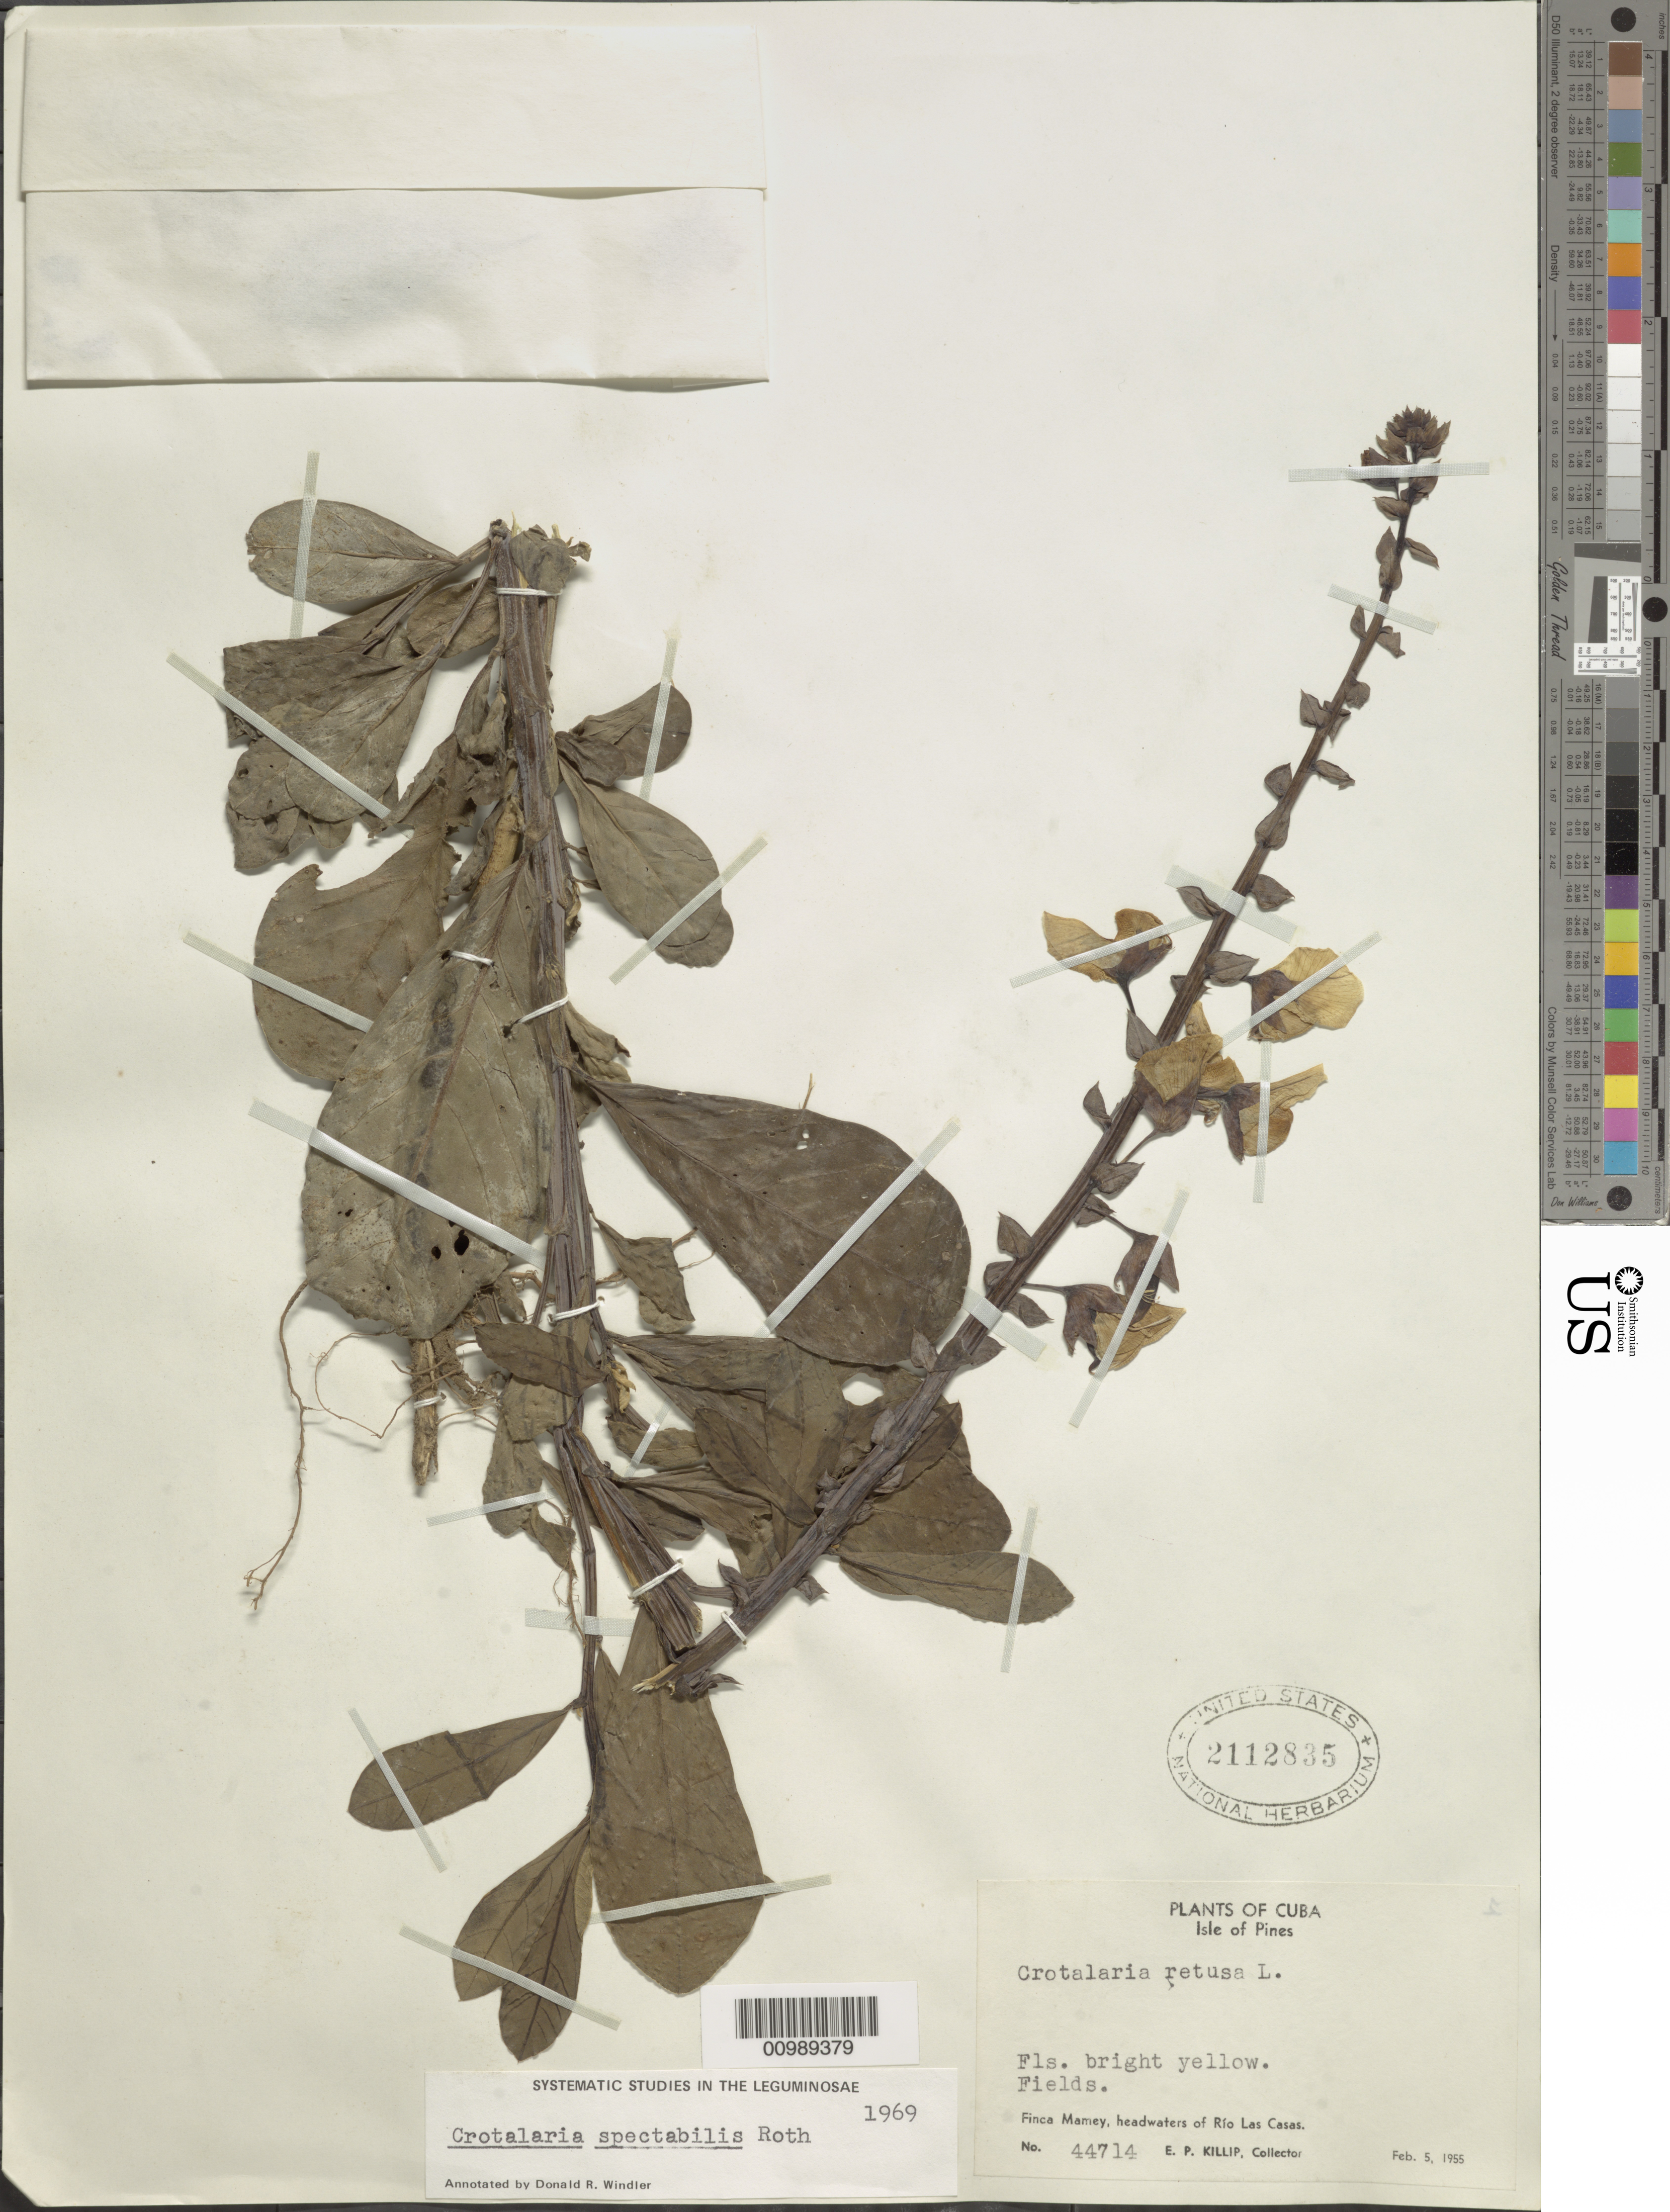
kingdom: Plantae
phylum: Tracheophyta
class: Magnoliopsida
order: Fabales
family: Fabaceae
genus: Crotalaria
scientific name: Crotalaria spectabilis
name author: Roth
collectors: E. P. Killip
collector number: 44714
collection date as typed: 05 Feb 1955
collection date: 1955-02-05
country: Cuba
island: Isla de la Juventud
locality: Isle of Pines, Finca Mamey, headwaters of Rio Las Casas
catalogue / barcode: US 2112835